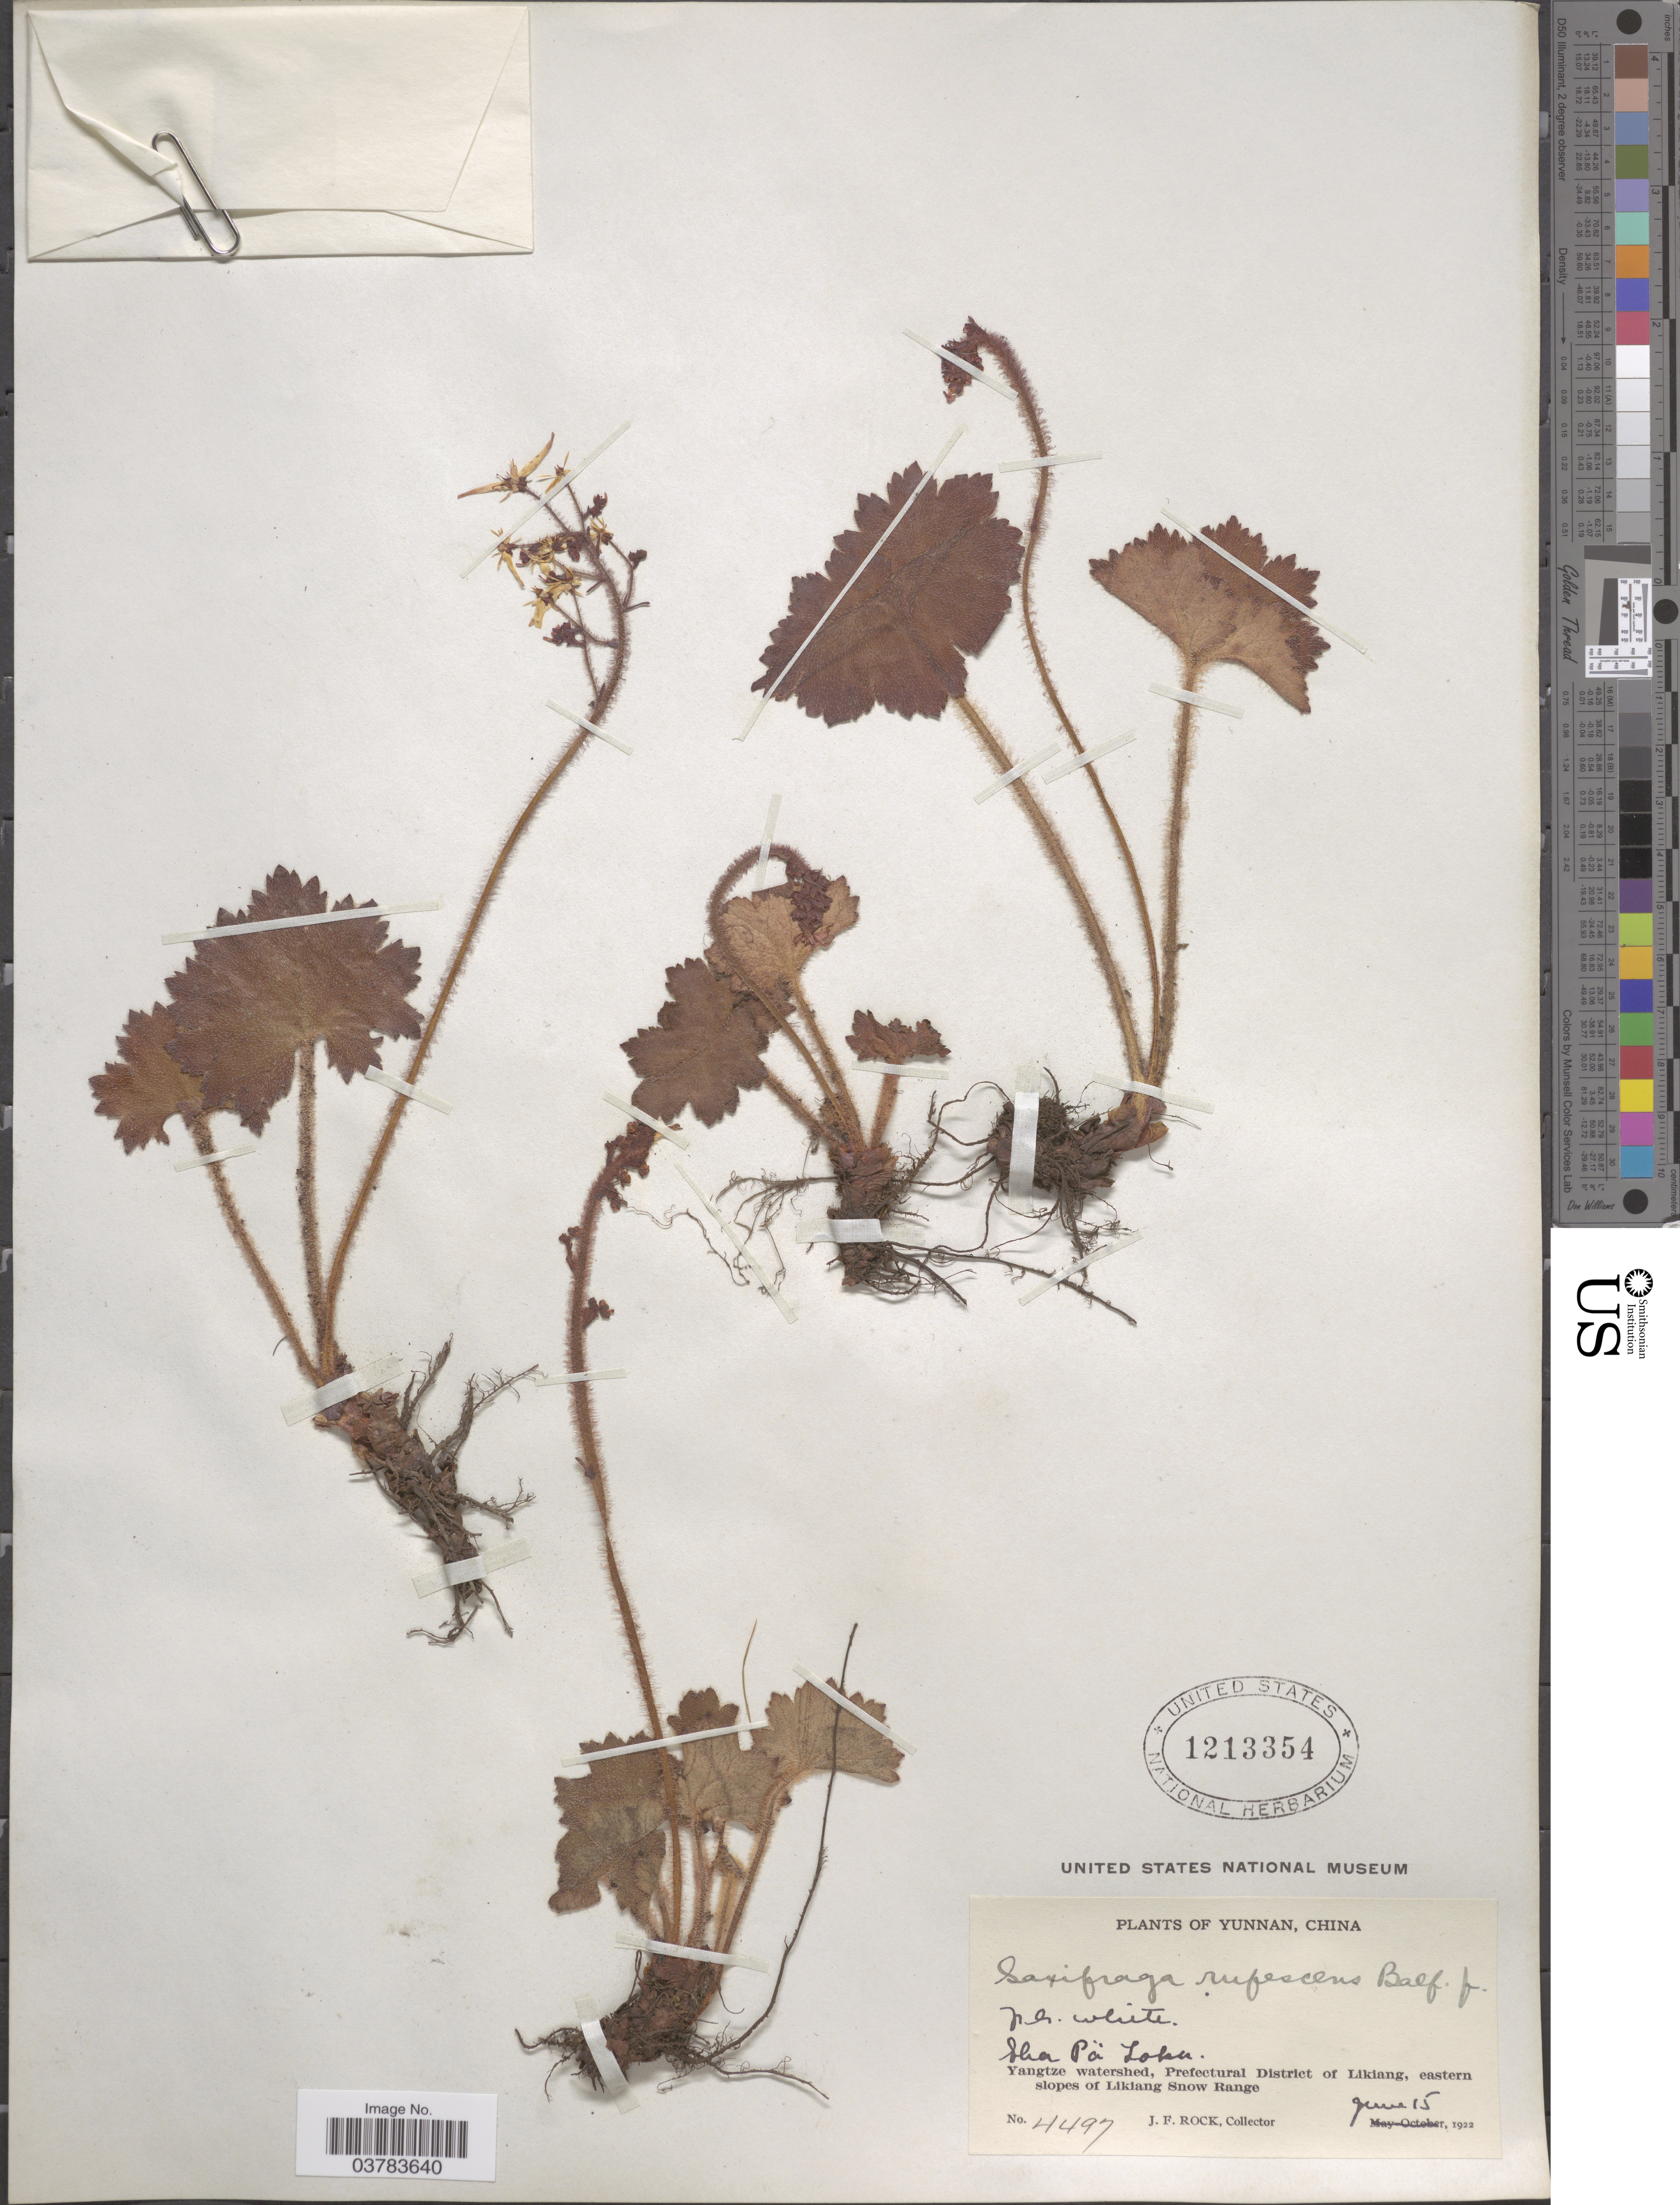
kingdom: Plantae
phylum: Tracheophyta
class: Magnoliopsida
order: Saxifragales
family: Saxifragaceae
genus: Saxifraga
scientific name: Saxifraga rufescens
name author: Balf.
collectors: J. Rock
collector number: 4497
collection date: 1922-06-15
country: China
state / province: Yunnan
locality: Sha Pa Loku. Yangtze watershed, Prefectural District of Likiang, eastern slopes of Likiang Snow Range.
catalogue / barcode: US 1213354